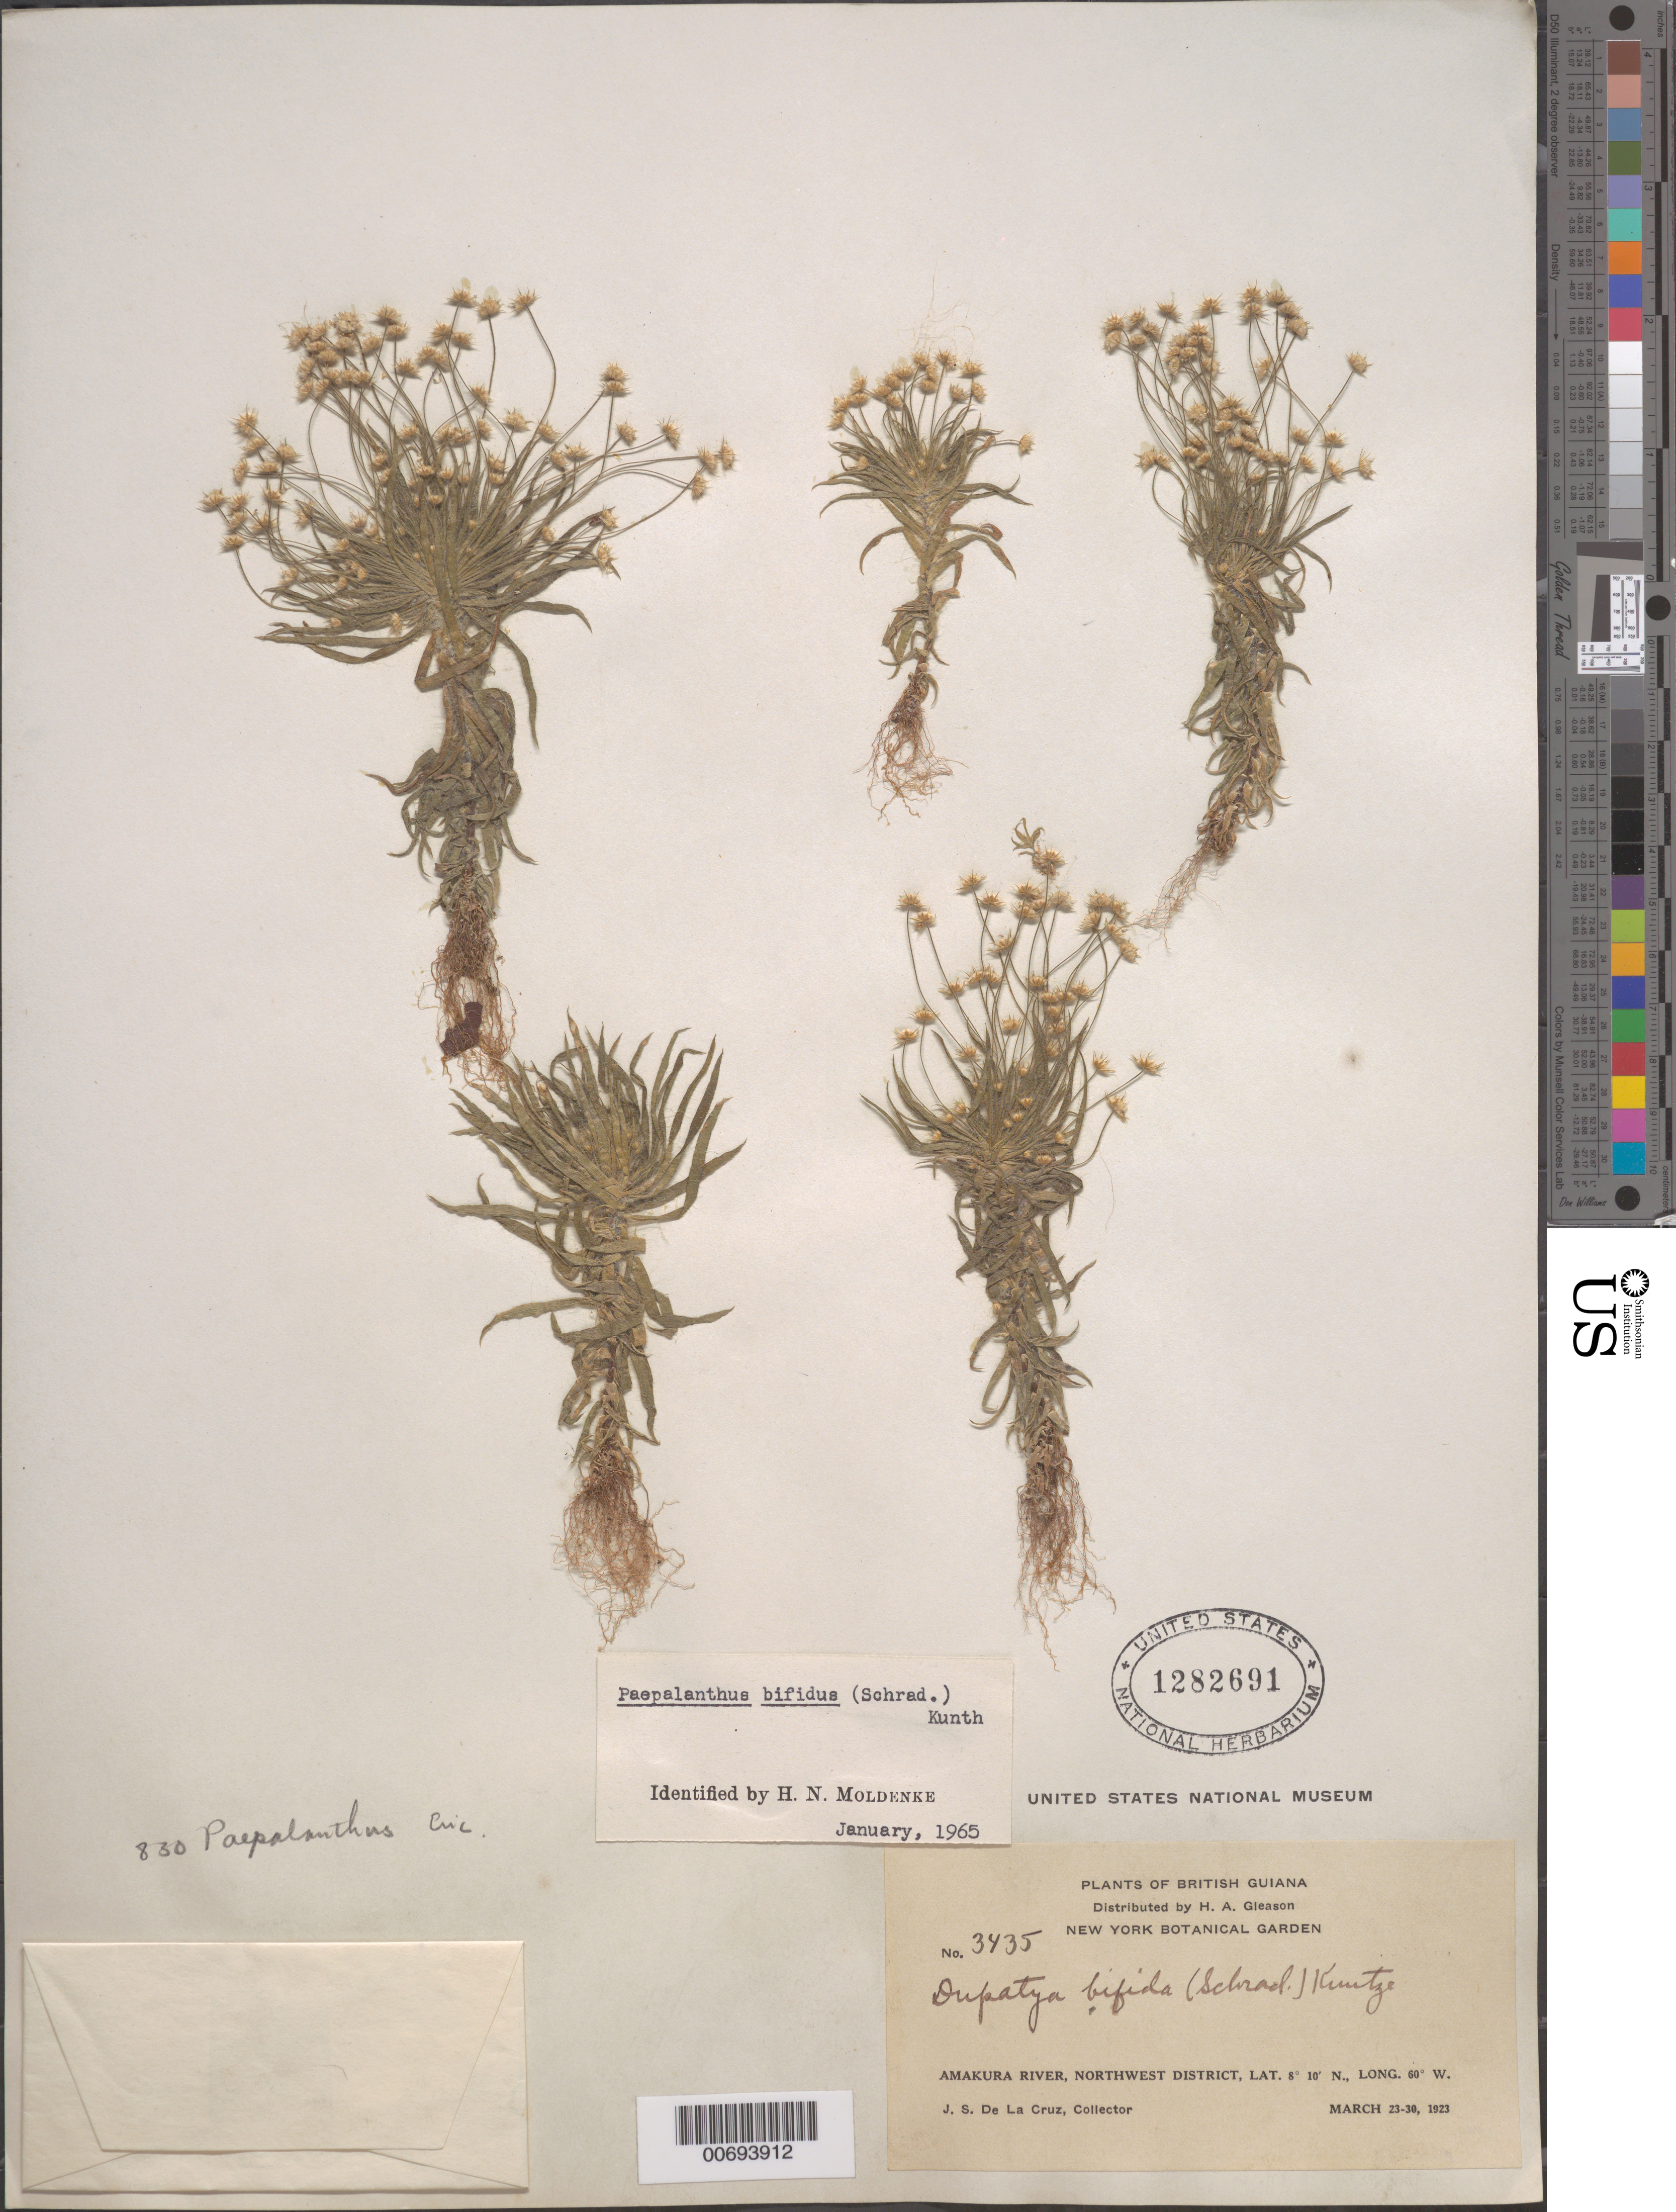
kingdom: Plantae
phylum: Tracheophyta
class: Liliopsida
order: Poales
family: Eriocaulaceae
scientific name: Giuliettia bifida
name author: (Schrad.) Andrino & Sano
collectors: J. S. de la Cruz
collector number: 3435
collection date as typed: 23-Mar-23 to 30-Mar-23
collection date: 1923-03-23/1923-03-30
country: Guyana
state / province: Barima-Waini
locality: Amakura R., NW District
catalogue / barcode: US 1282691